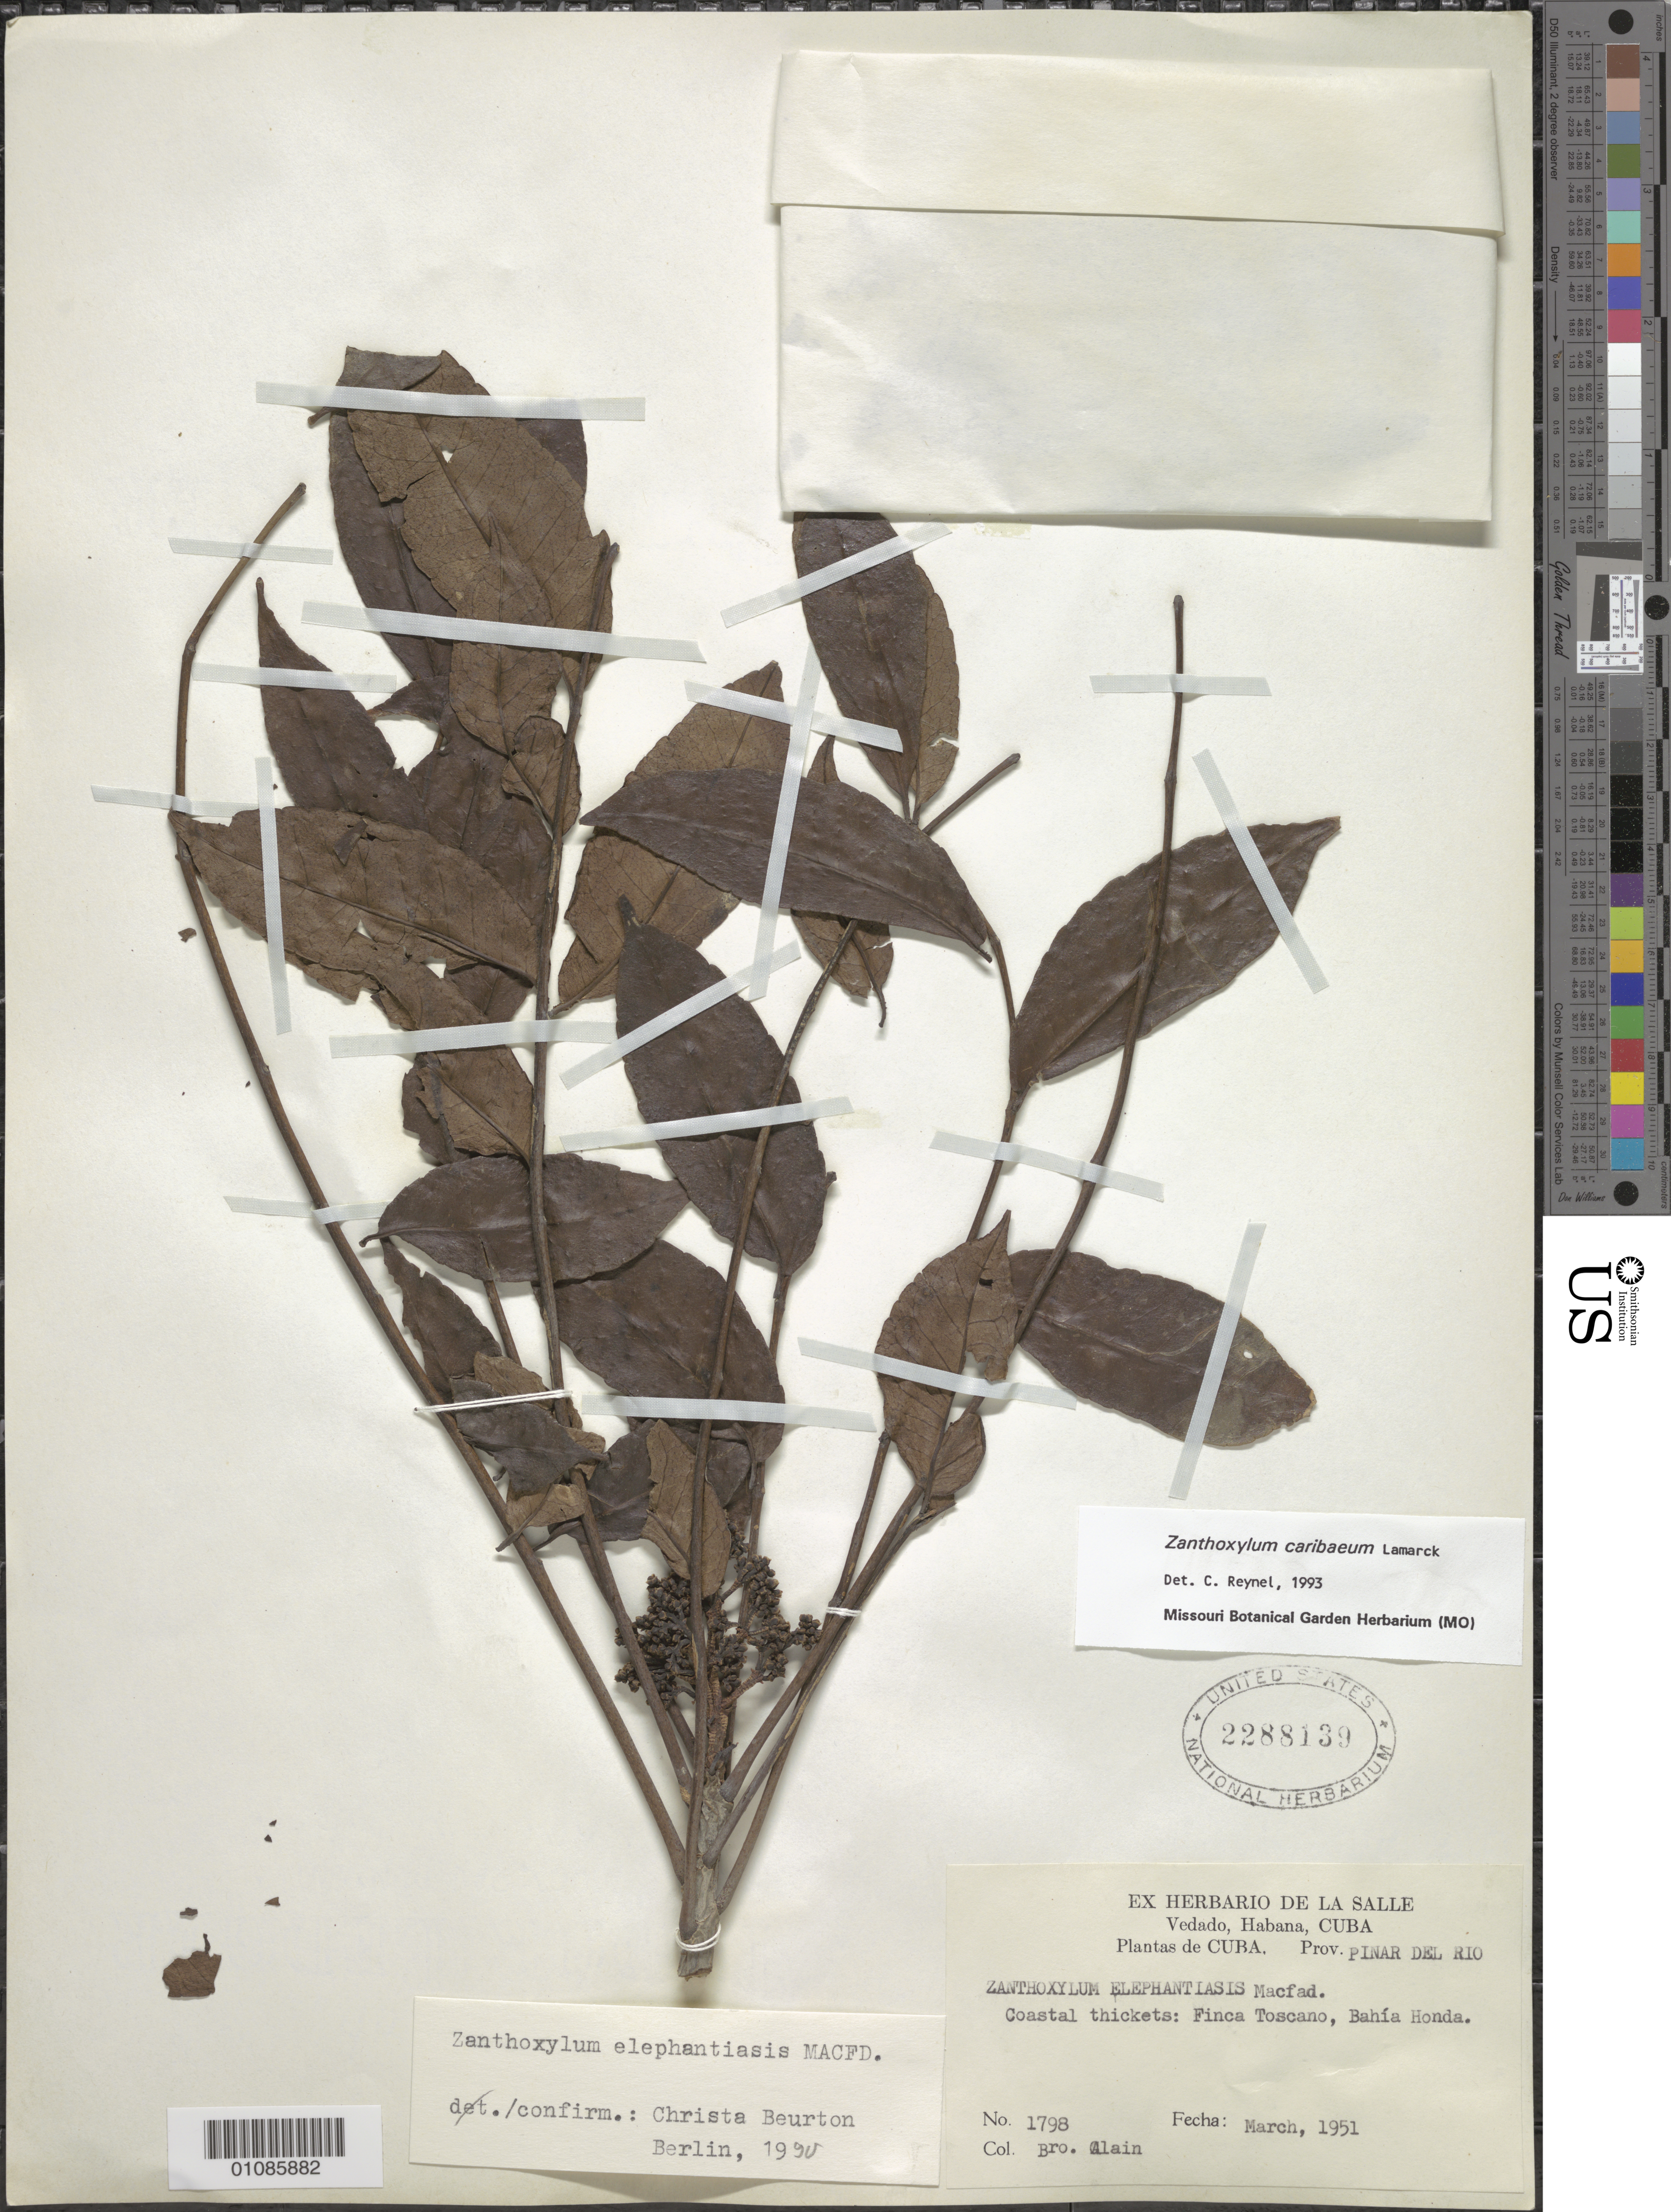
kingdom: Plantae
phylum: Tracheophyta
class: Magnoliopsida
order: Sapindales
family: Rutaceae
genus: Zanthoxylum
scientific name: Zanthoxylum caribaeum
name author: Lam.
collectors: A. H. Liogier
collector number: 1798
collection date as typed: Mar 1951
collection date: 1951-03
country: Cuba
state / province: Pinar del Rio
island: Cuba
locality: Coastal thickets: Finca Toscano, Bahia honda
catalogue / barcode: US 2288139